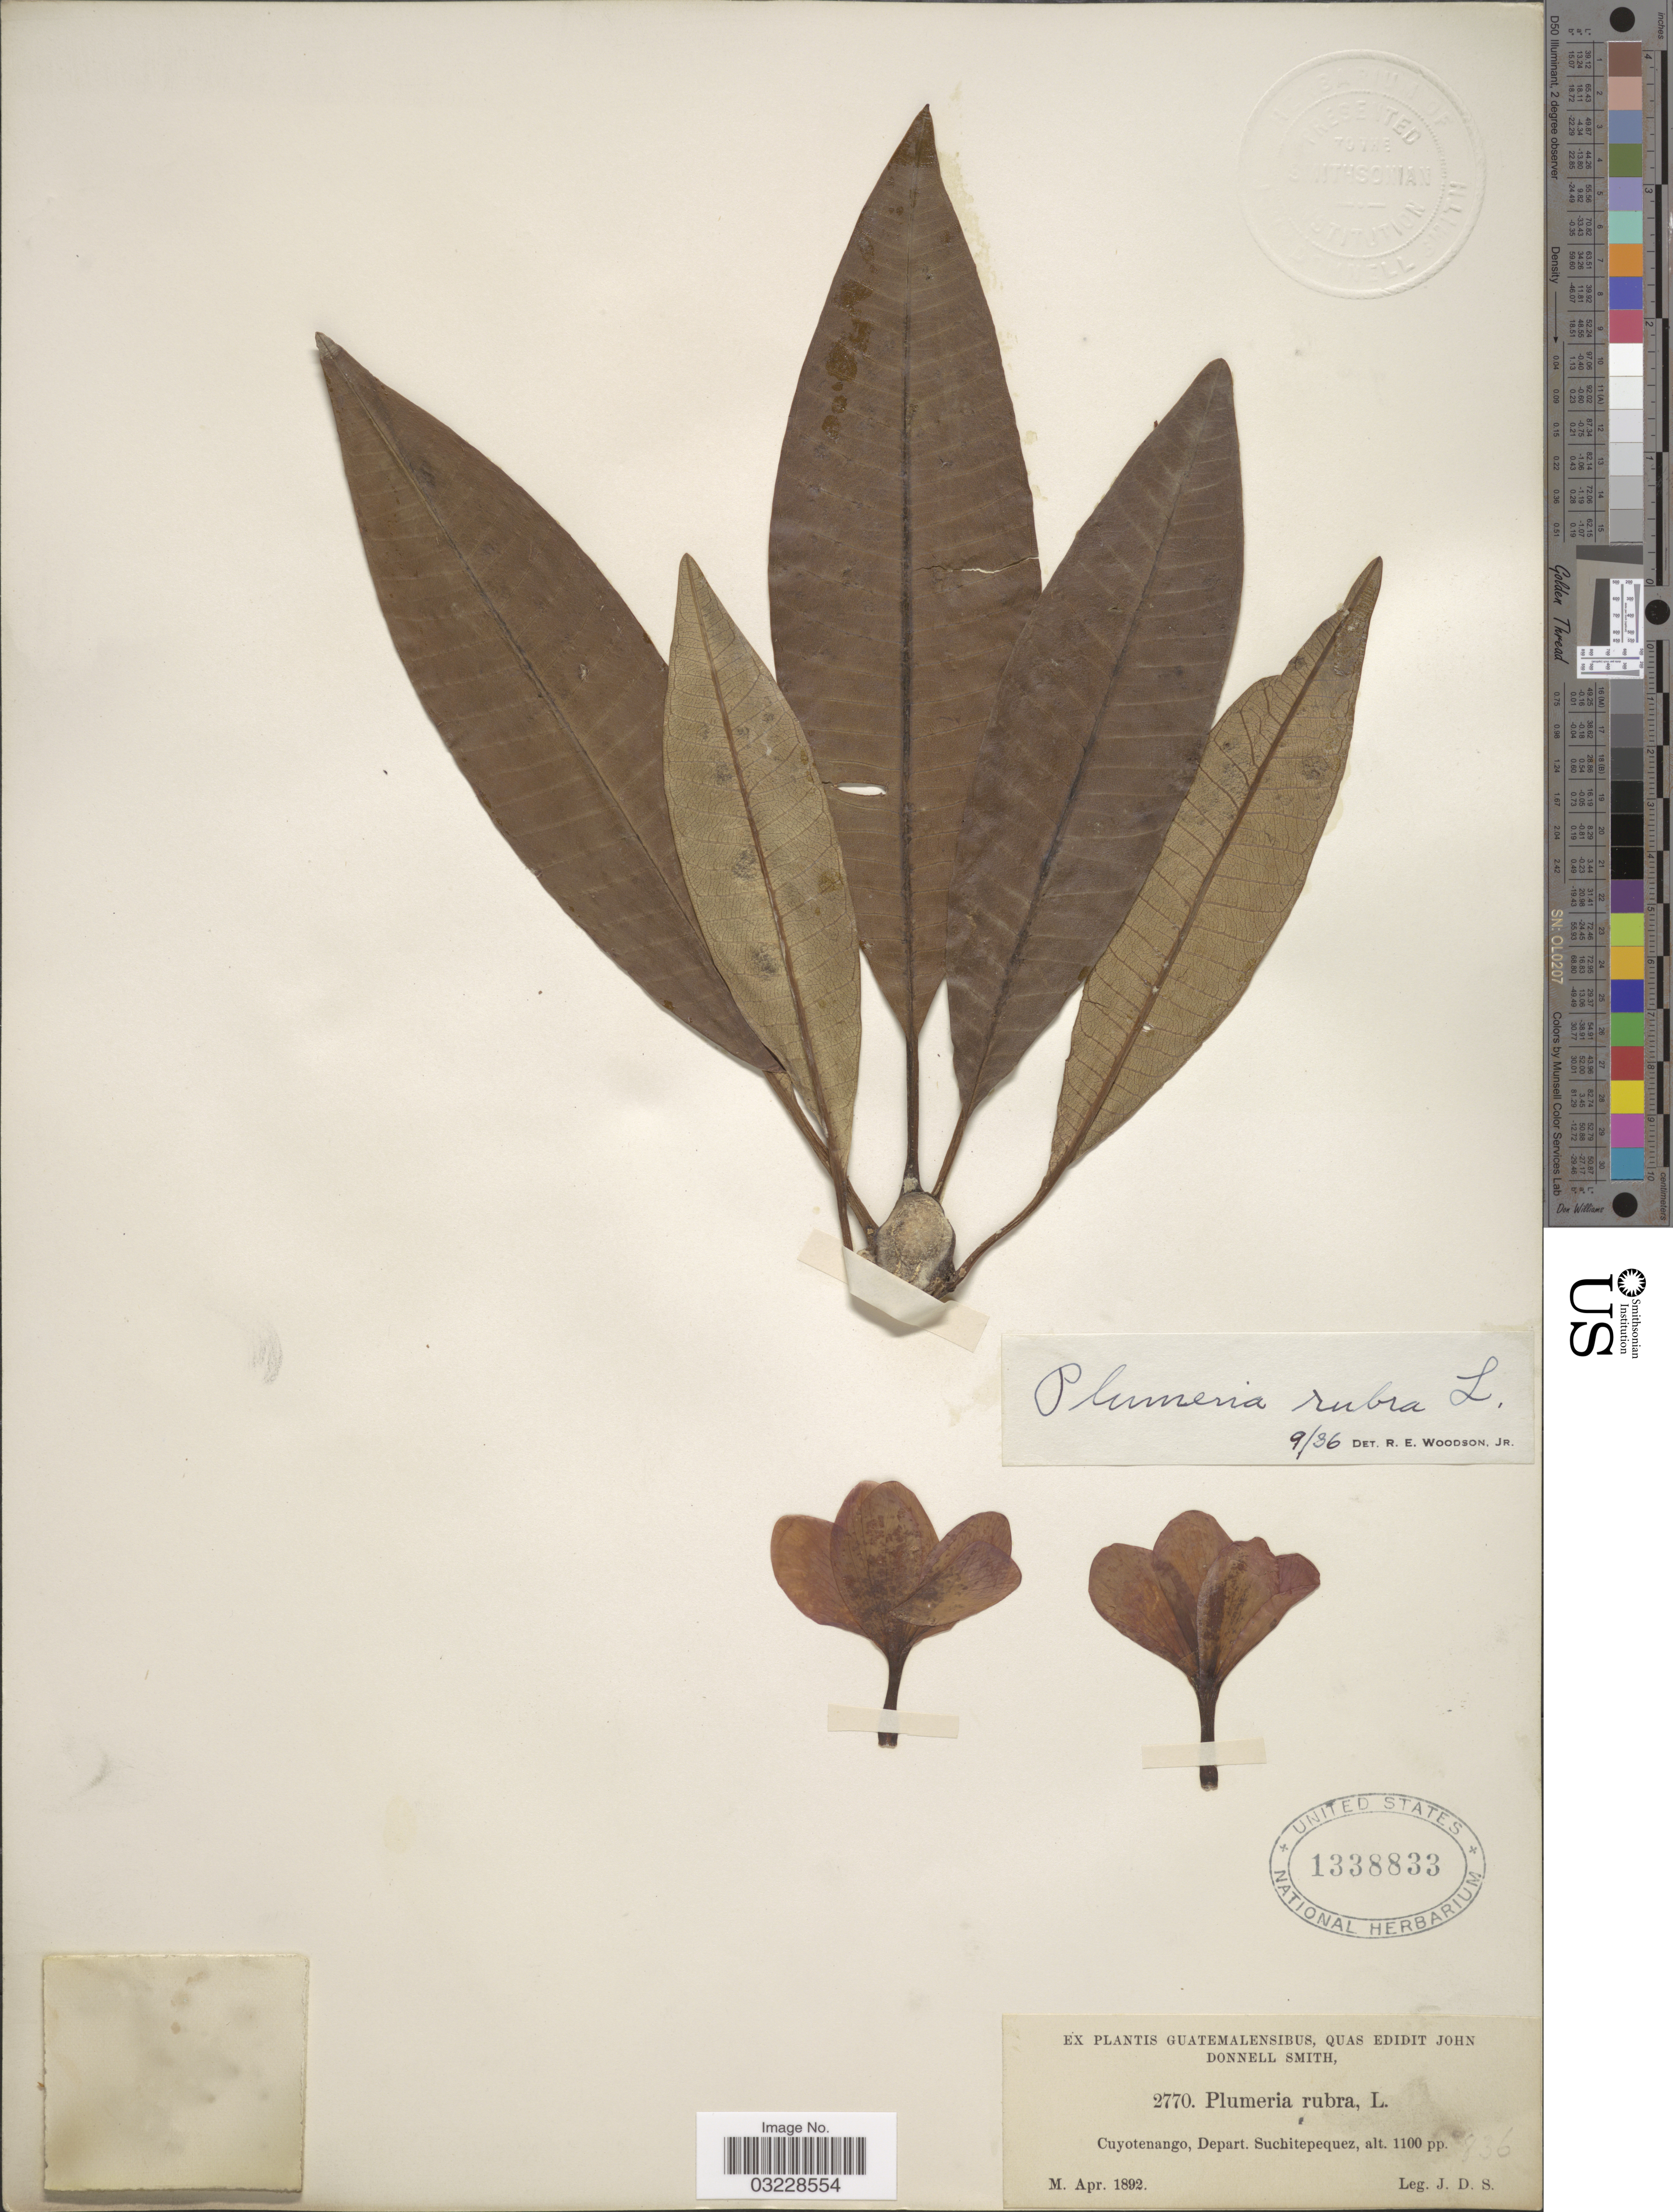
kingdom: Plantae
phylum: Tracheophyta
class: Magnoliopsida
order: Gentianales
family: Apocynaceae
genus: Plumeria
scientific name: Plumeria rubra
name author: L.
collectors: J. Donnell Smith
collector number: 2770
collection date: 1892-04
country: Guatemala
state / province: Suchitepéquez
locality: Cuyotenango, Depart. Suchitepequez.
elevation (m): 335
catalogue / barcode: US 1338833